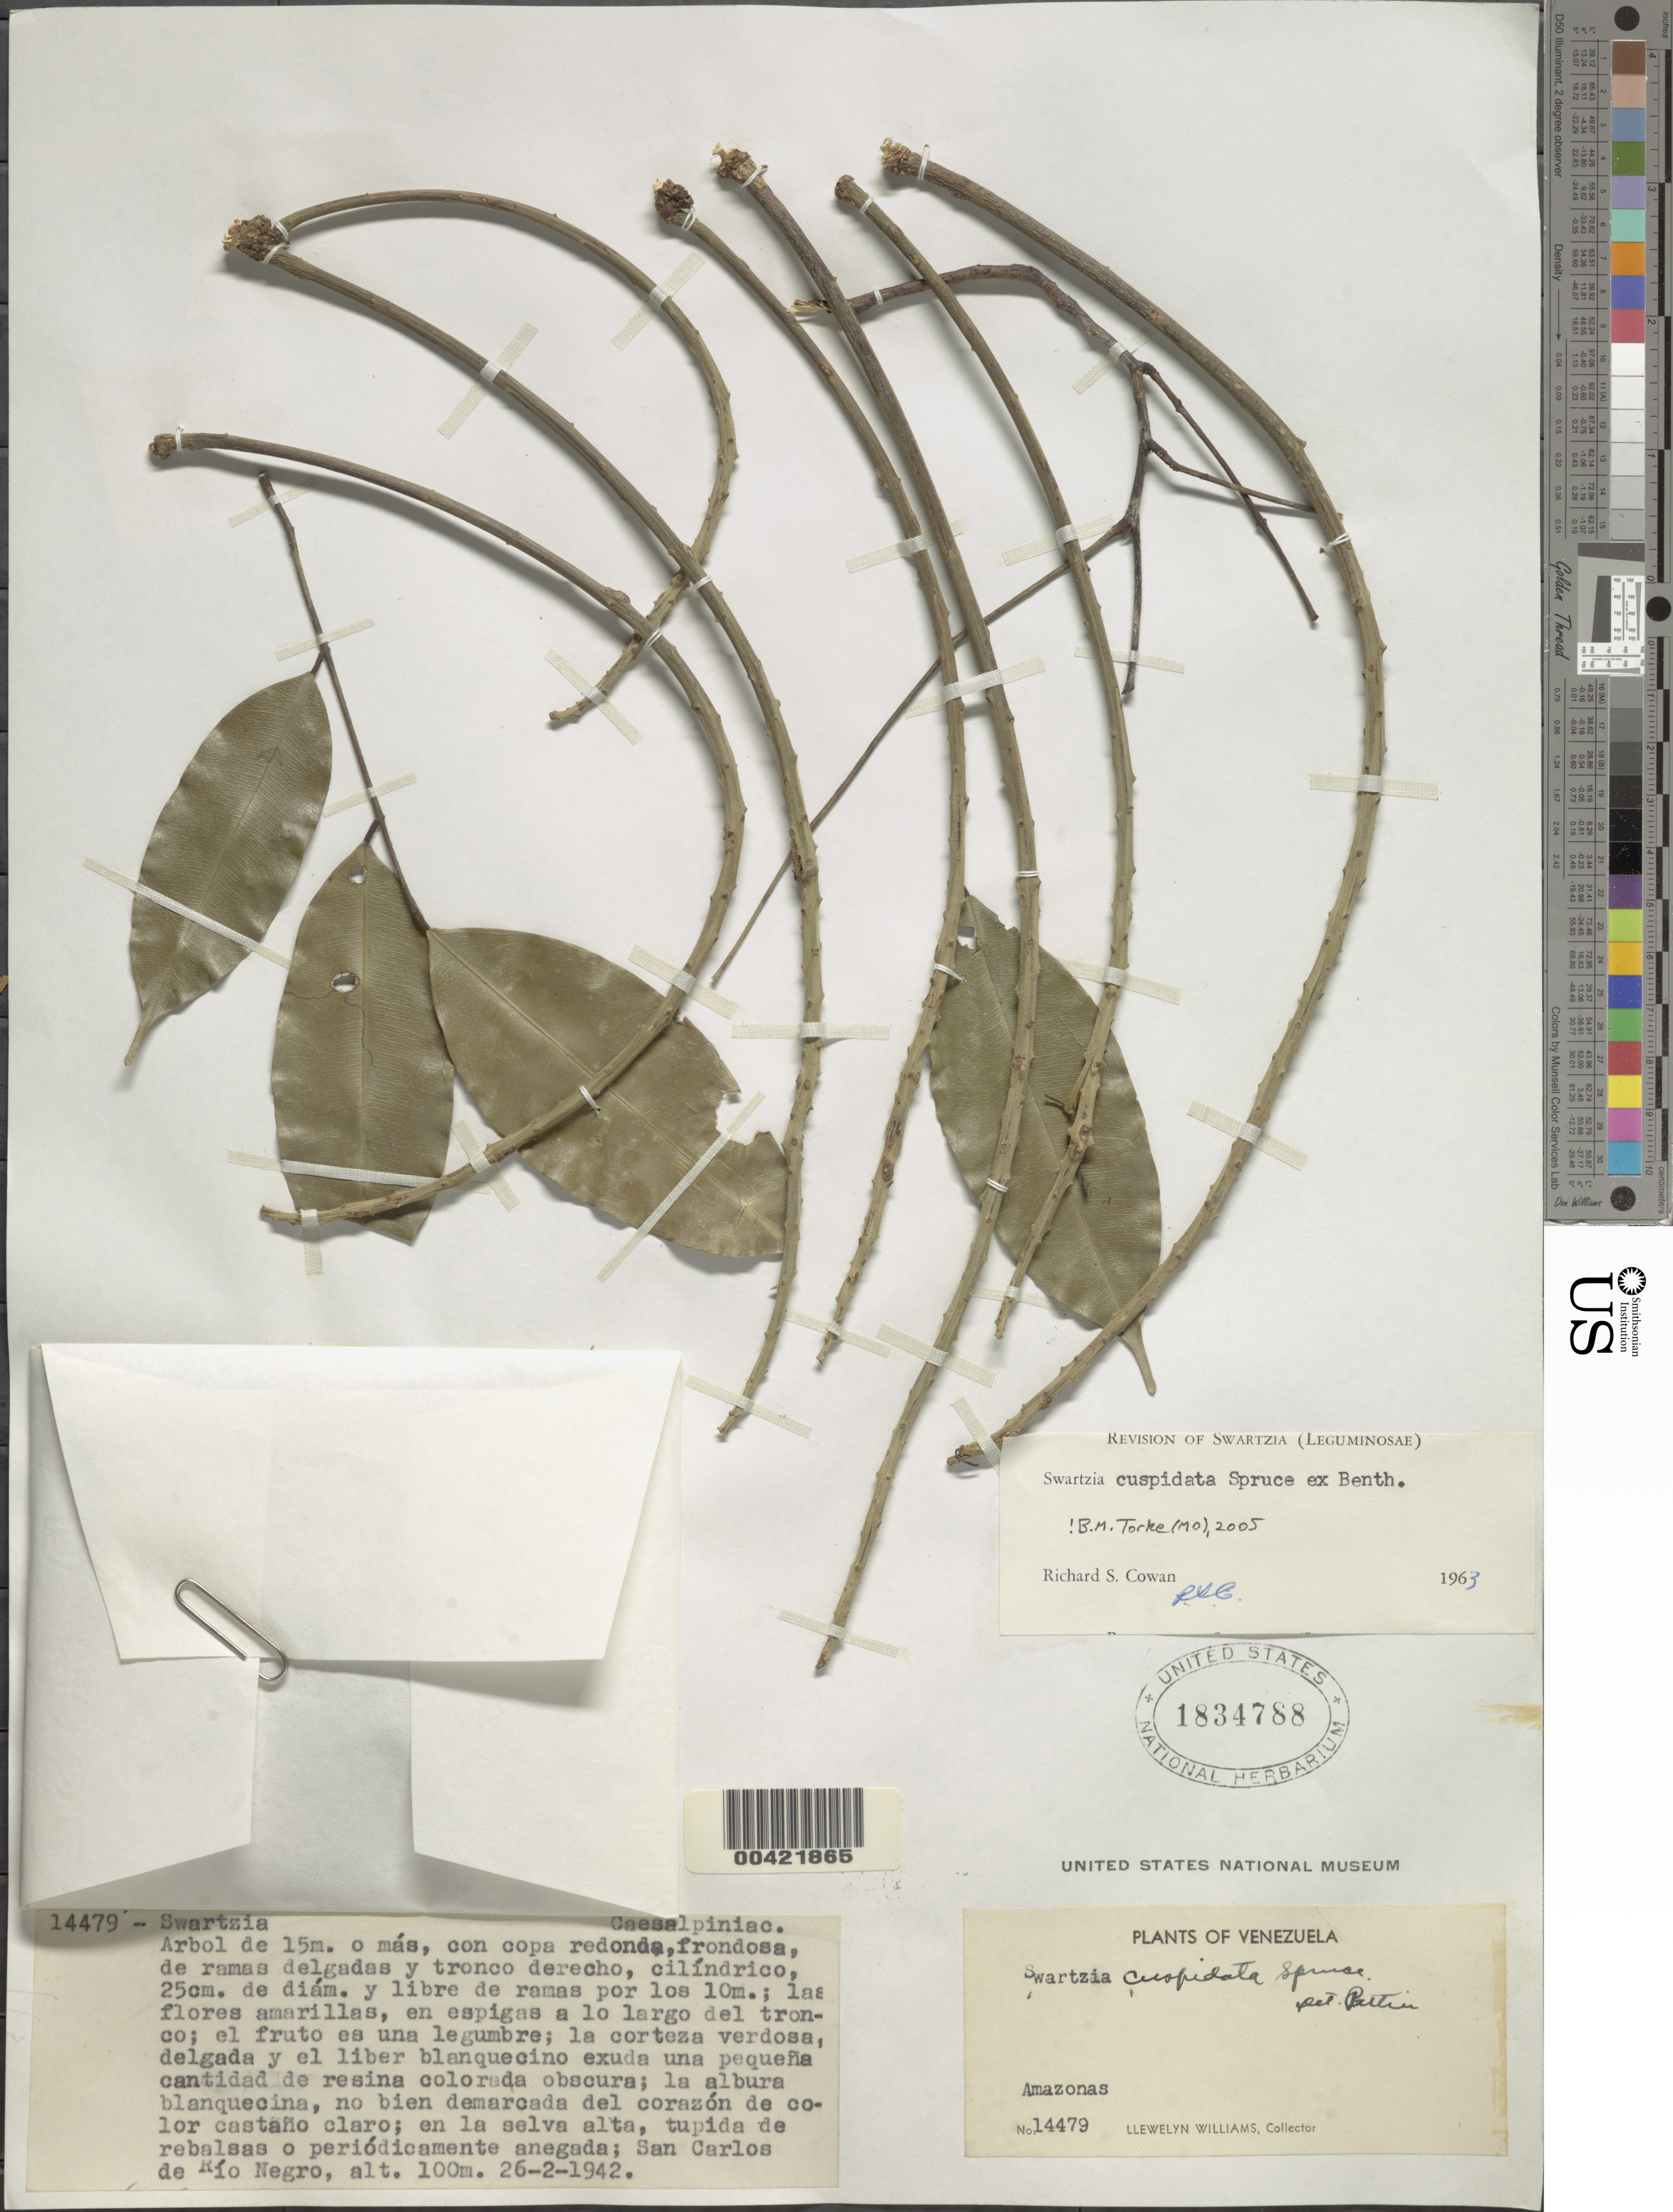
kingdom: Plantae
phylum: Tracheophyta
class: Magnoliopsida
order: Fabales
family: Fabaceae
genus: Swartzia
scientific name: Swartzia cuspidata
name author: Spruce ex Benth.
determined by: Cowan, R. S.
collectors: Ll. Williams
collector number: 14479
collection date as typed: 26 Feb 1942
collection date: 1942-02-26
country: Venezuela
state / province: Amazonas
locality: San carlos de rio negro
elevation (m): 100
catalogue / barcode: US 1834788